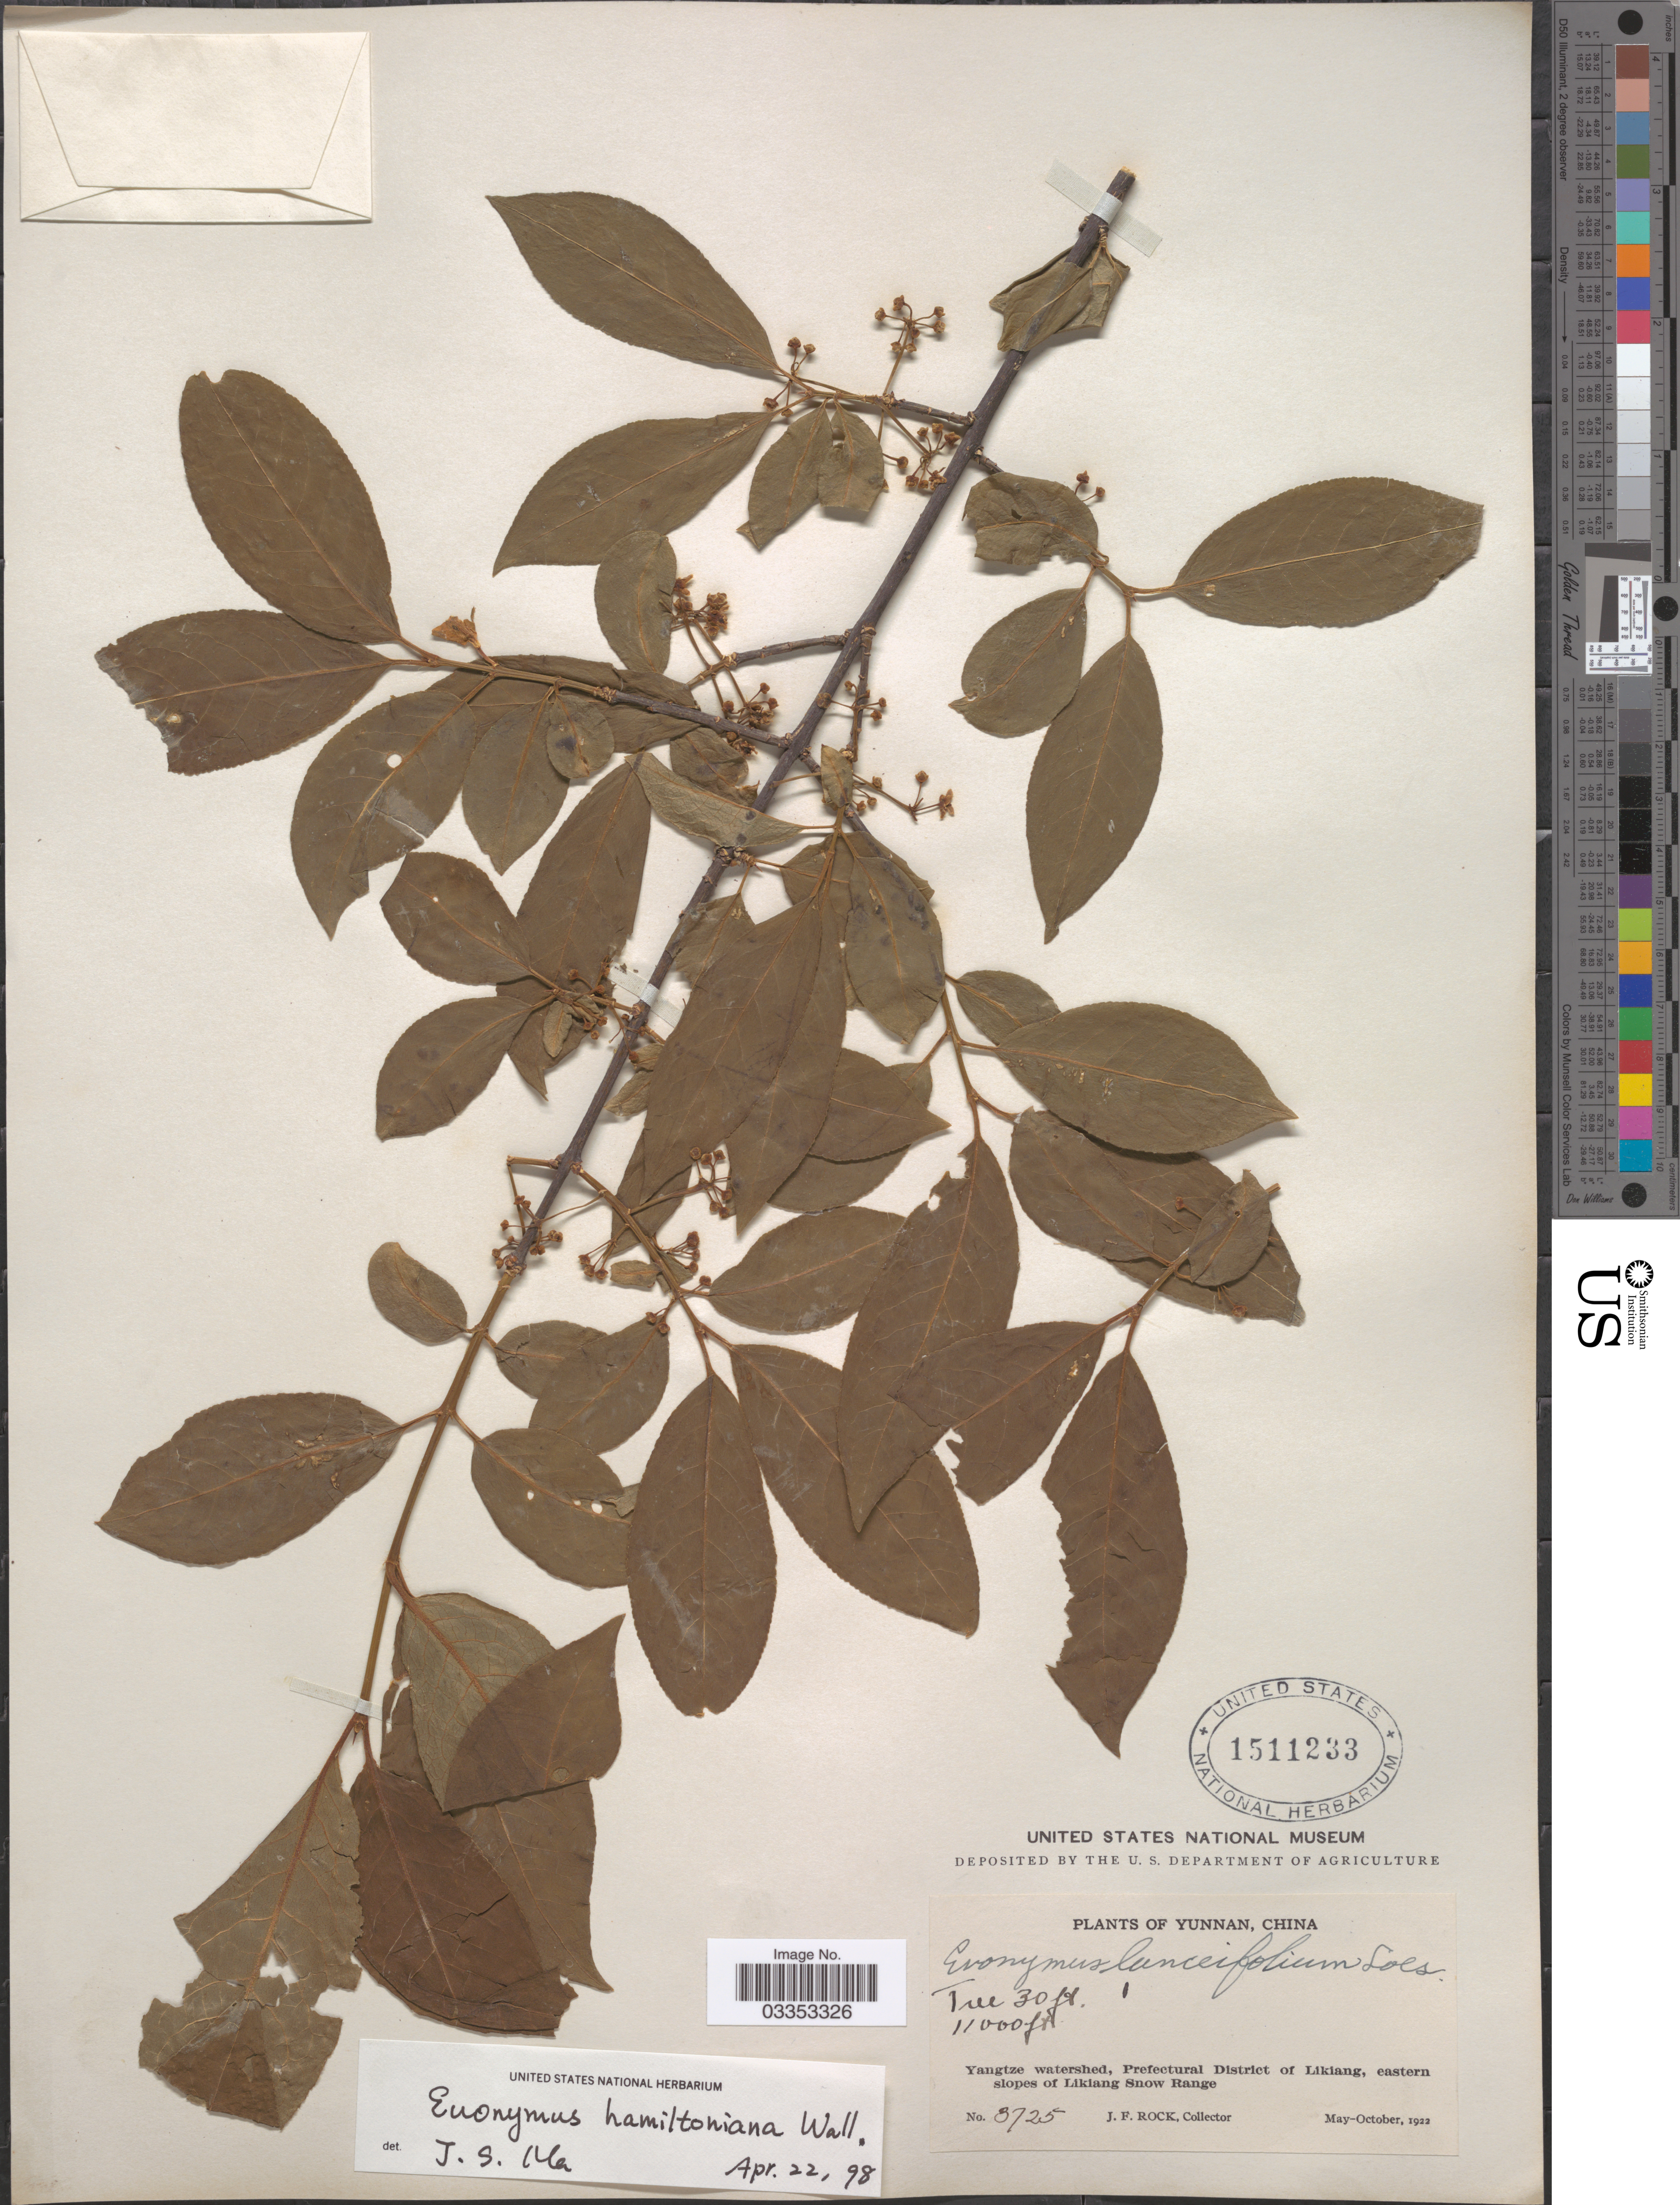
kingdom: Plantae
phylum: Tracheophyta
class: Magnoliopsida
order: Celastrales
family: Celastraceae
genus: Euonymus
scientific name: Euonymus hamiltonianus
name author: Wall.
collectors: J. Rock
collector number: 3725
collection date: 1922-05/1922-10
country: China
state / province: Yunnan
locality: Yangtze watershed, Prefectural District of Likiang, eastern slopes of Likiang Snow Range.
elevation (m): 3353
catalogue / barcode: US 1511233